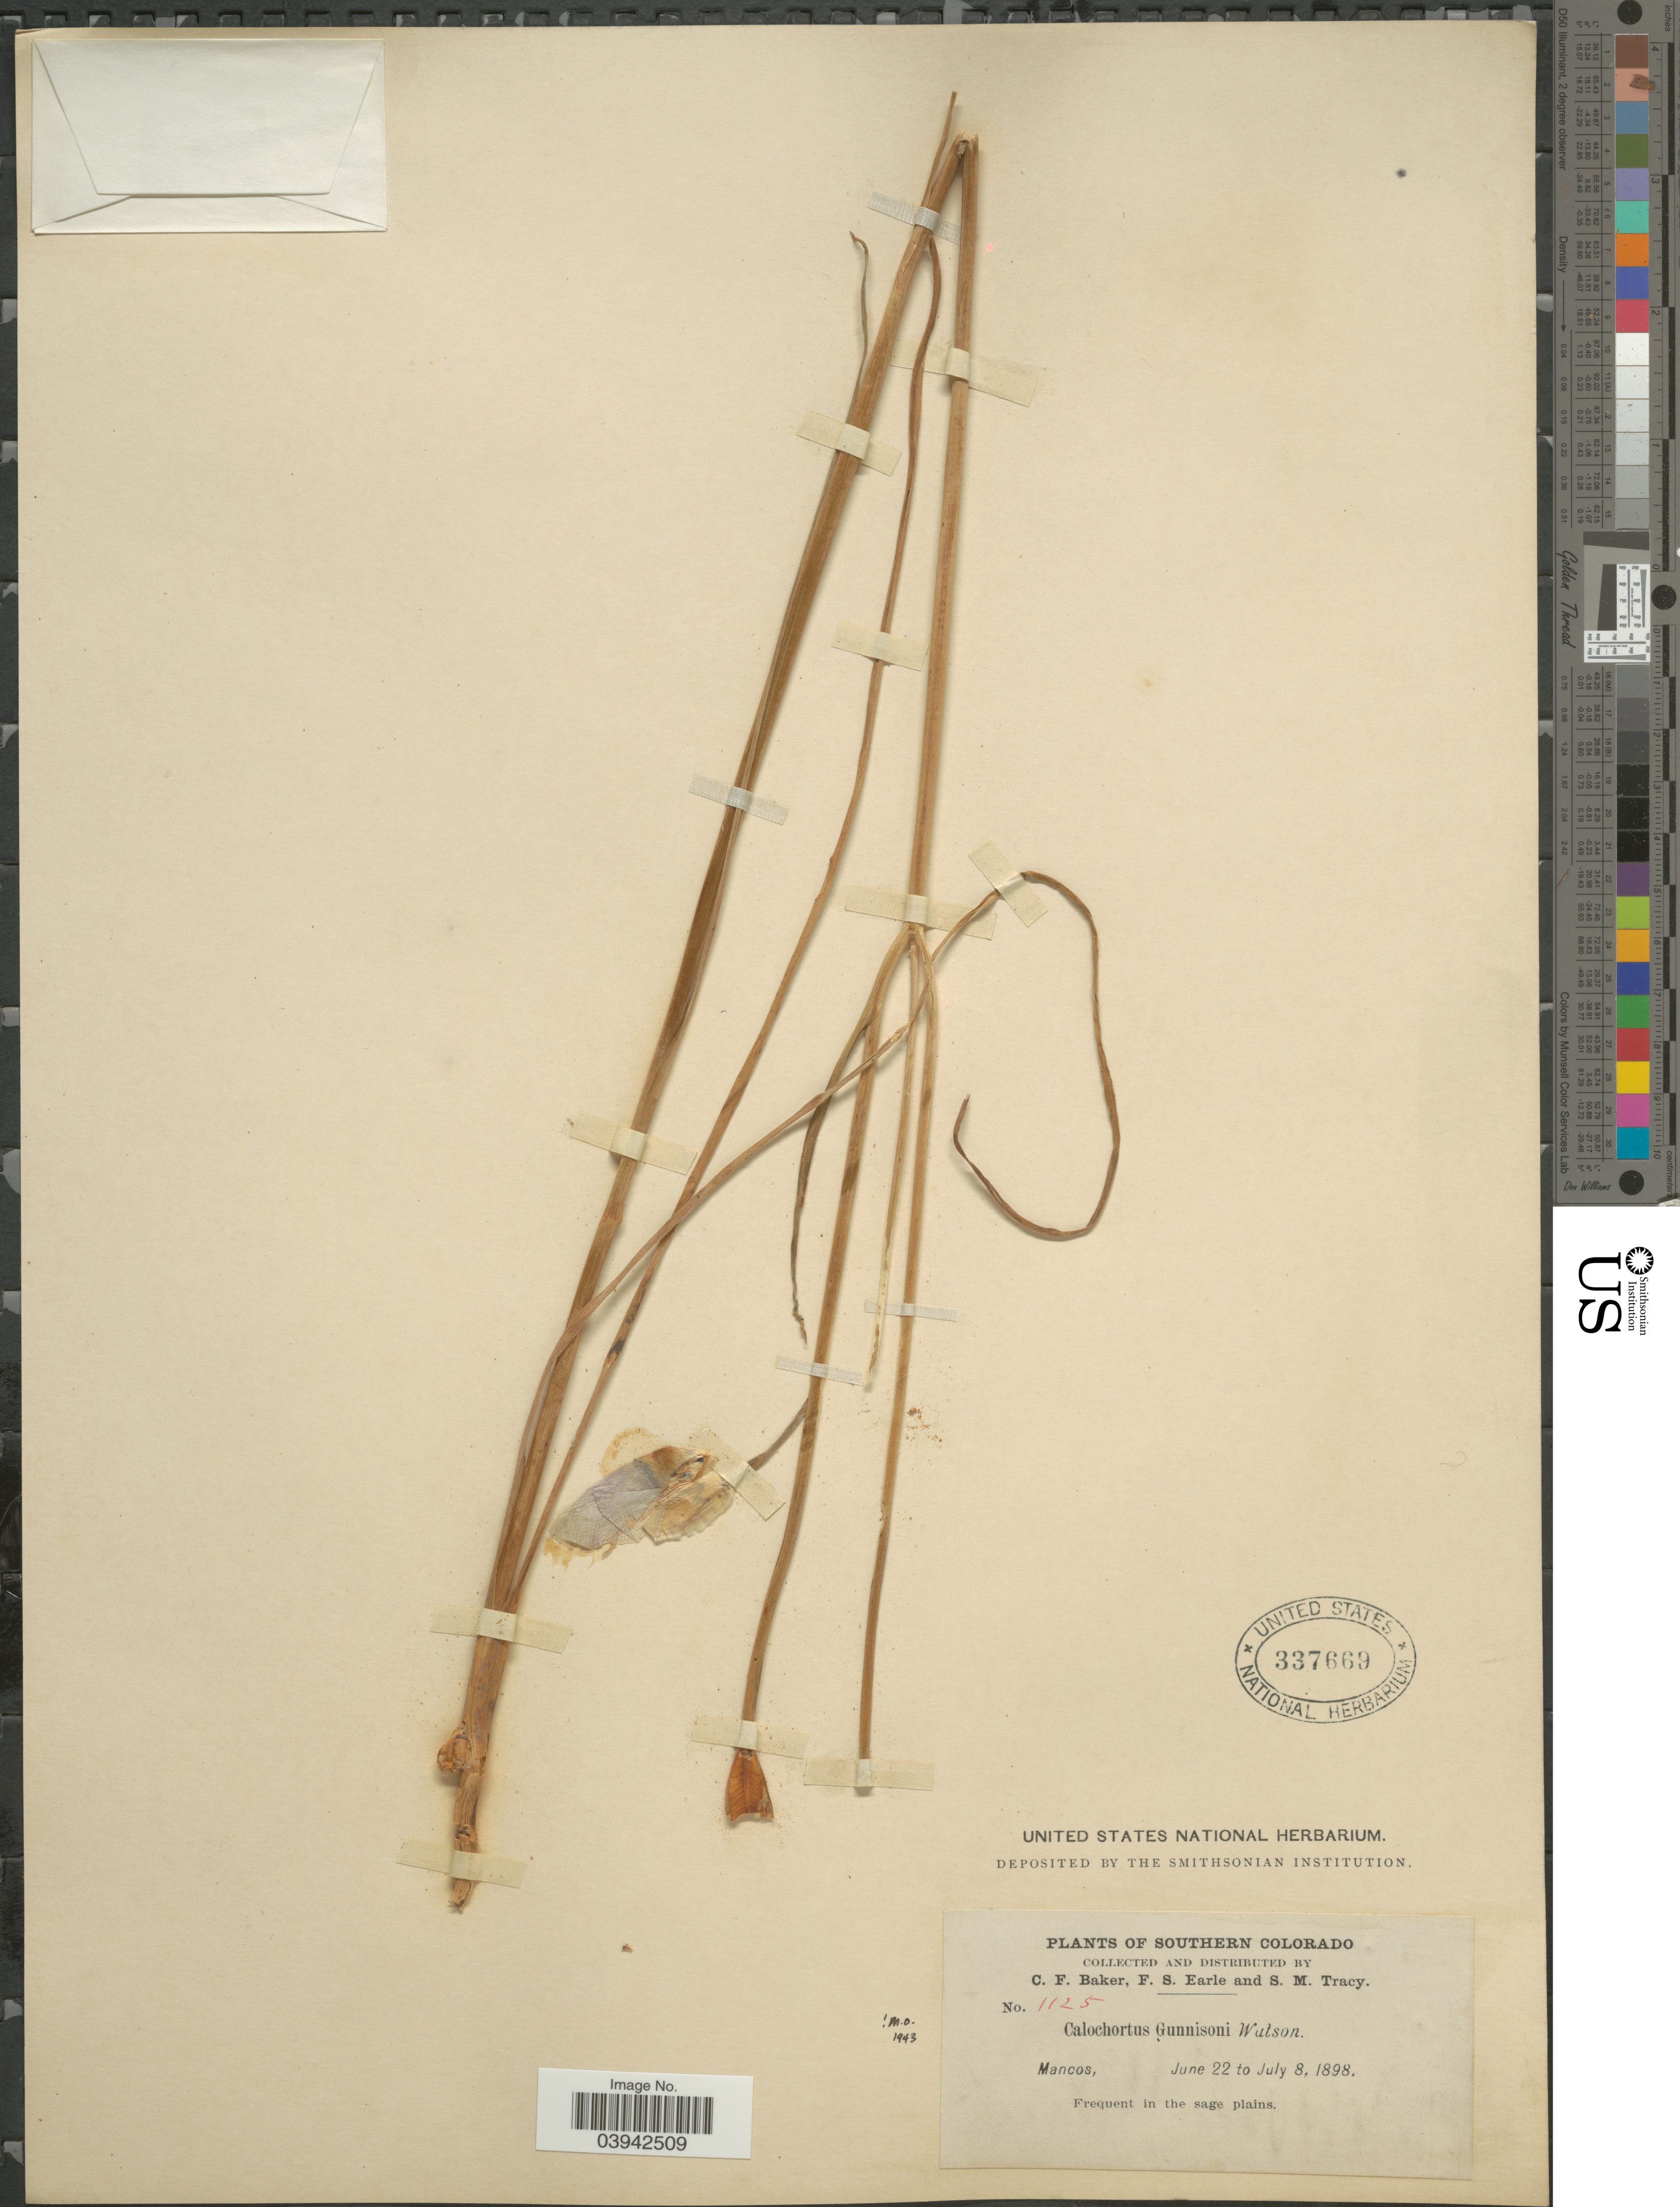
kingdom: Plantae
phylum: Tracheophyta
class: Liliopsida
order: Liliales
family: Liliaceae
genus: Calochortus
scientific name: Calochortus gunnisonii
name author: S. Watson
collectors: C. F. Baker, F. S. Earle & S. M. Tracy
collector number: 1125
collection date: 1898-06-22/1898-07-08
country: United States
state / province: Colorado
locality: Southern Colorado. Mancos.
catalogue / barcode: US 337669